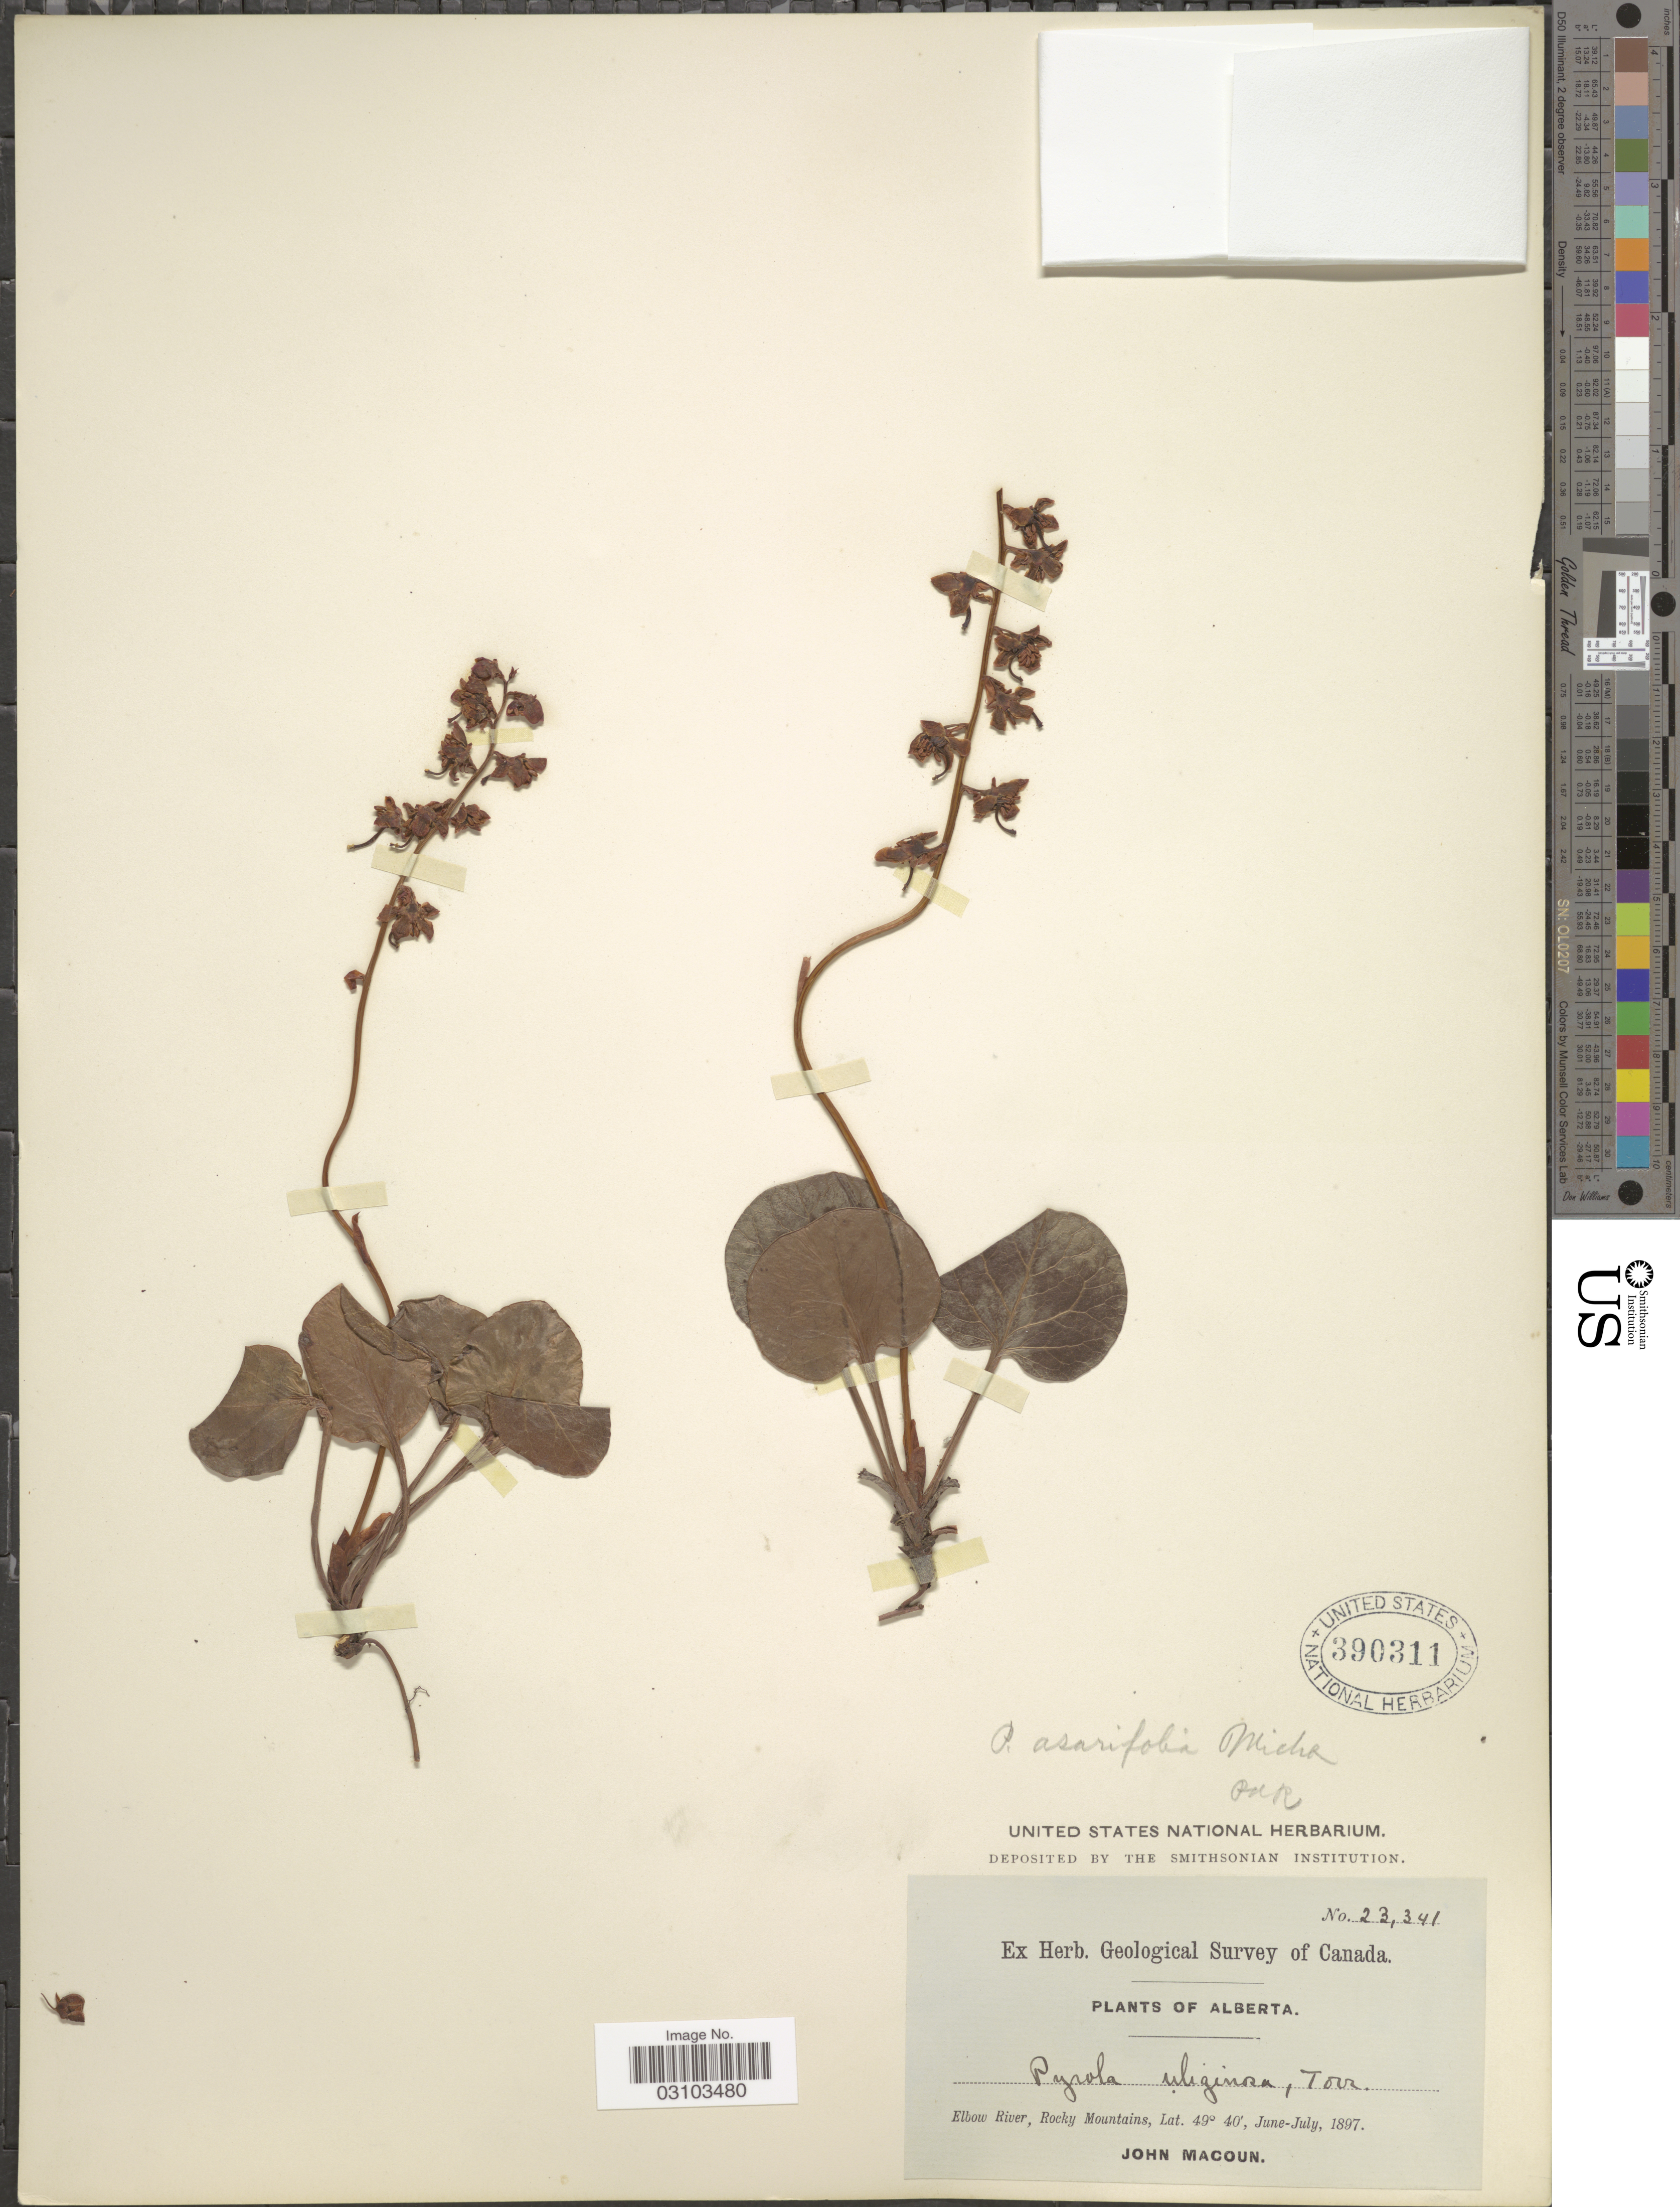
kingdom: Plantae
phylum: Tracheophyta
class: Magnoliopsida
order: Ericales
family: Ericaceae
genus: Pyrola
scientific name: Pyrola asarifolia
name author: Michx.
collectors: J. Macoun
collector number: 23341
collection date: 1897-06/1897-07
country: Canada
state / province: Alberta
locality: Elbow River, Rocky Mountains.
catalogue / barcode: US 390311